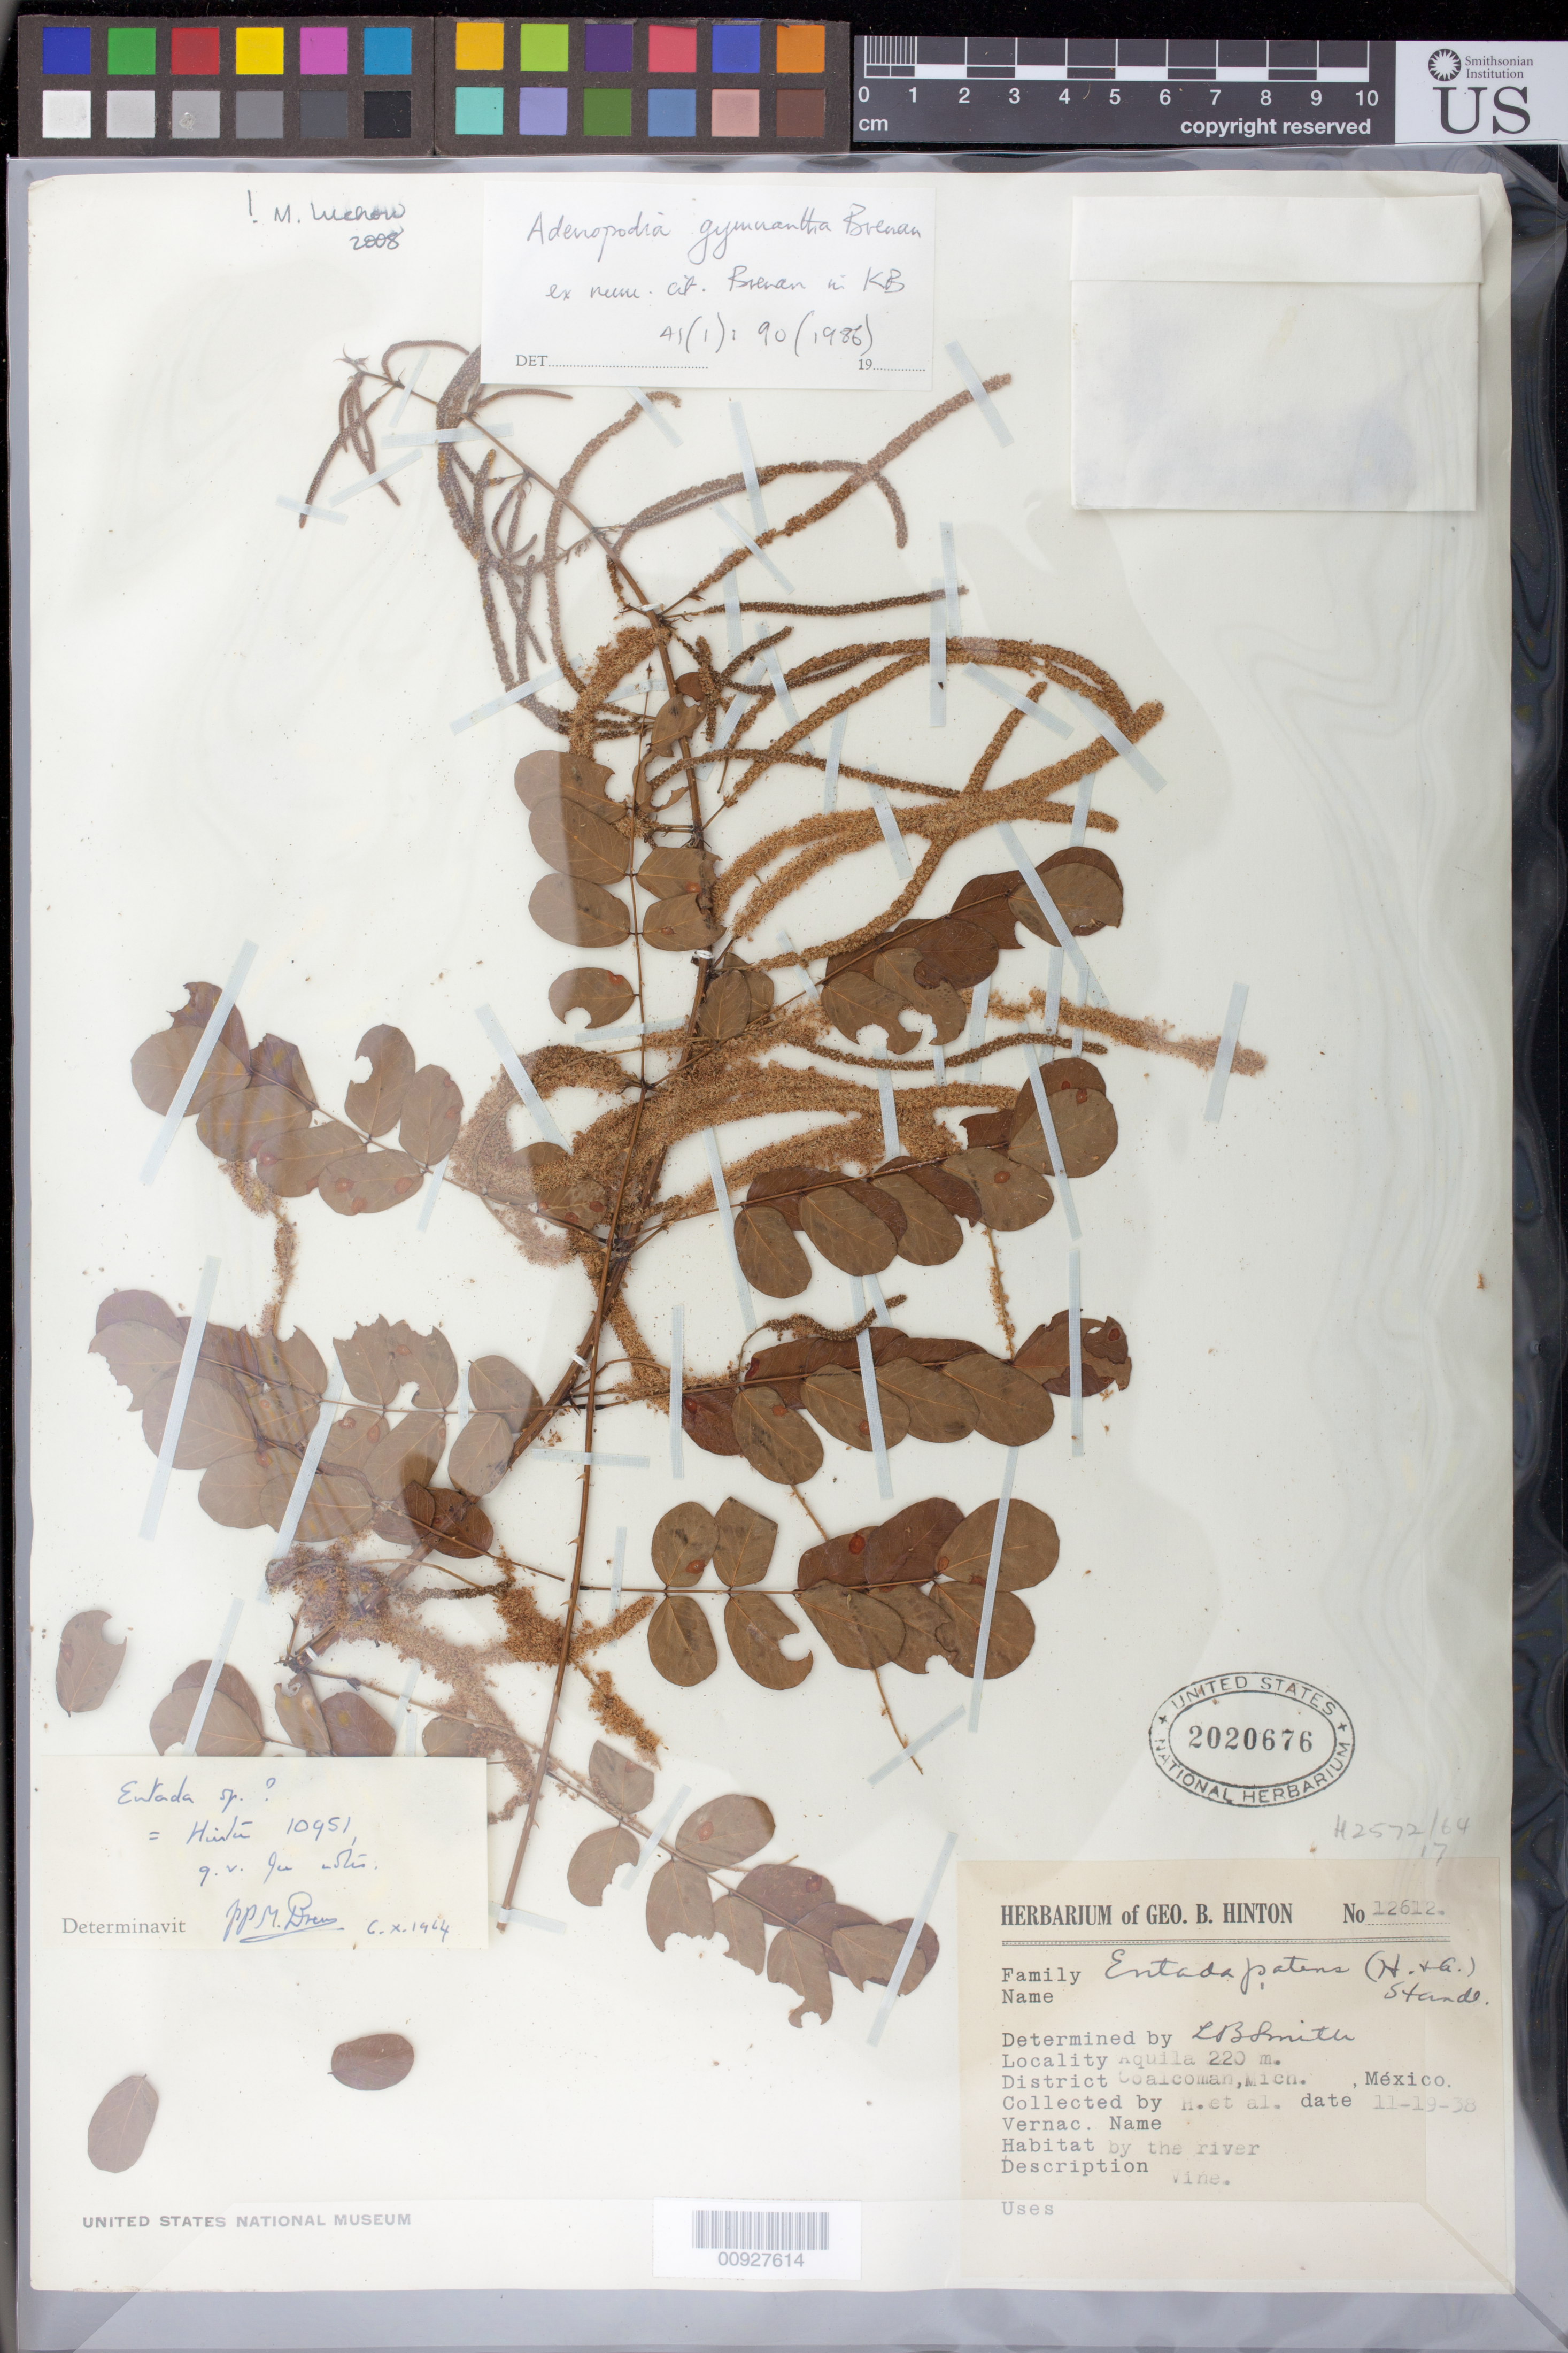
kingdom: Plantae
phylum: Tracheophyta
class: Magnoliopsida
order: Fabales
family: Fabaceae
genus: Entada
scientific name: Entada gymnantha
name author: Brenan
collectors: G. B. Hinton & et al.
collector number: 12612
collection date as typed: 19 Nov 1938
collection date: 1938-11-19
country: Mexico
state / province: Michoacán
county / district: Coalcomán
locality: Aquila, District Coalcomán, Michoacán.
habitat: By the river.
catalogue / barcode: US 2020676